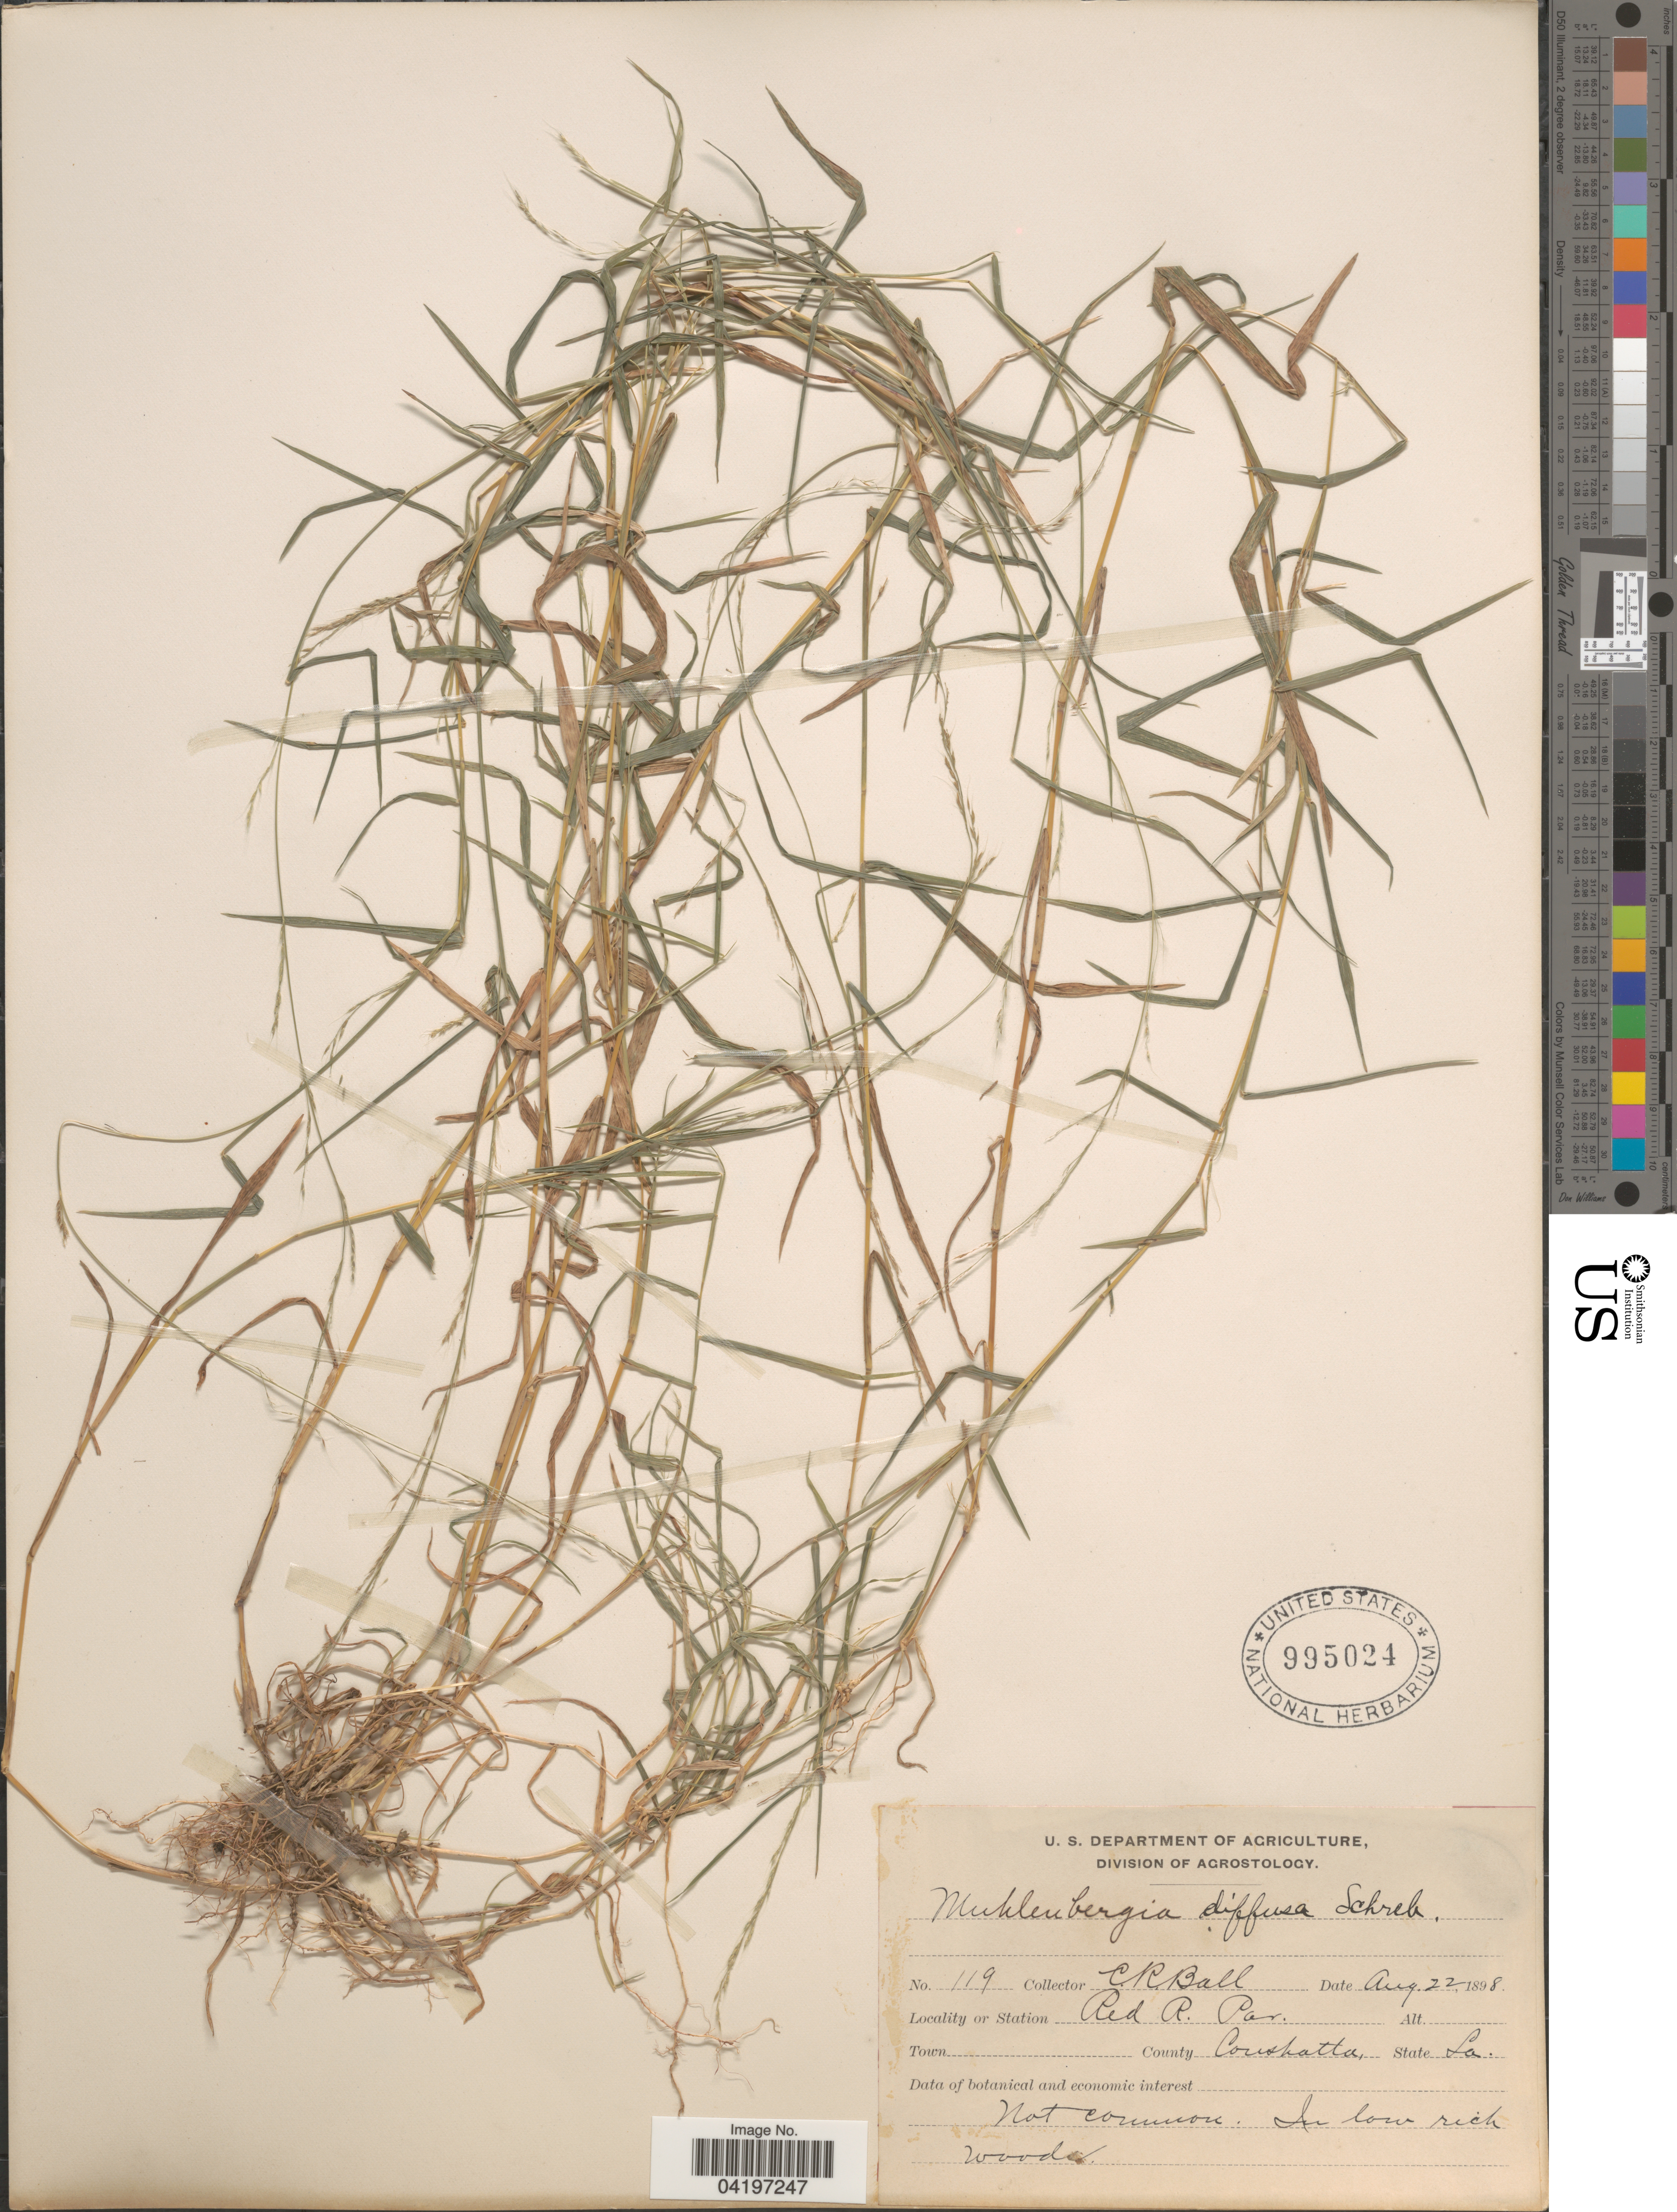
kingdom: Plantae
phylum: Tracheophyta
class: Liliopsida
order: Poales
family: Poaceae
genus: Muhlenbergia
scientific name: Muhlenbergia schreberi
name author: J.F. Gmel.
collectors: C. R. Ball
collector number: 119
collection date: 1898-08-22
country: United States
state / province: Louisiana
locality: Red R. Par. County Coushatta.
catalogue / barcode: US 995024